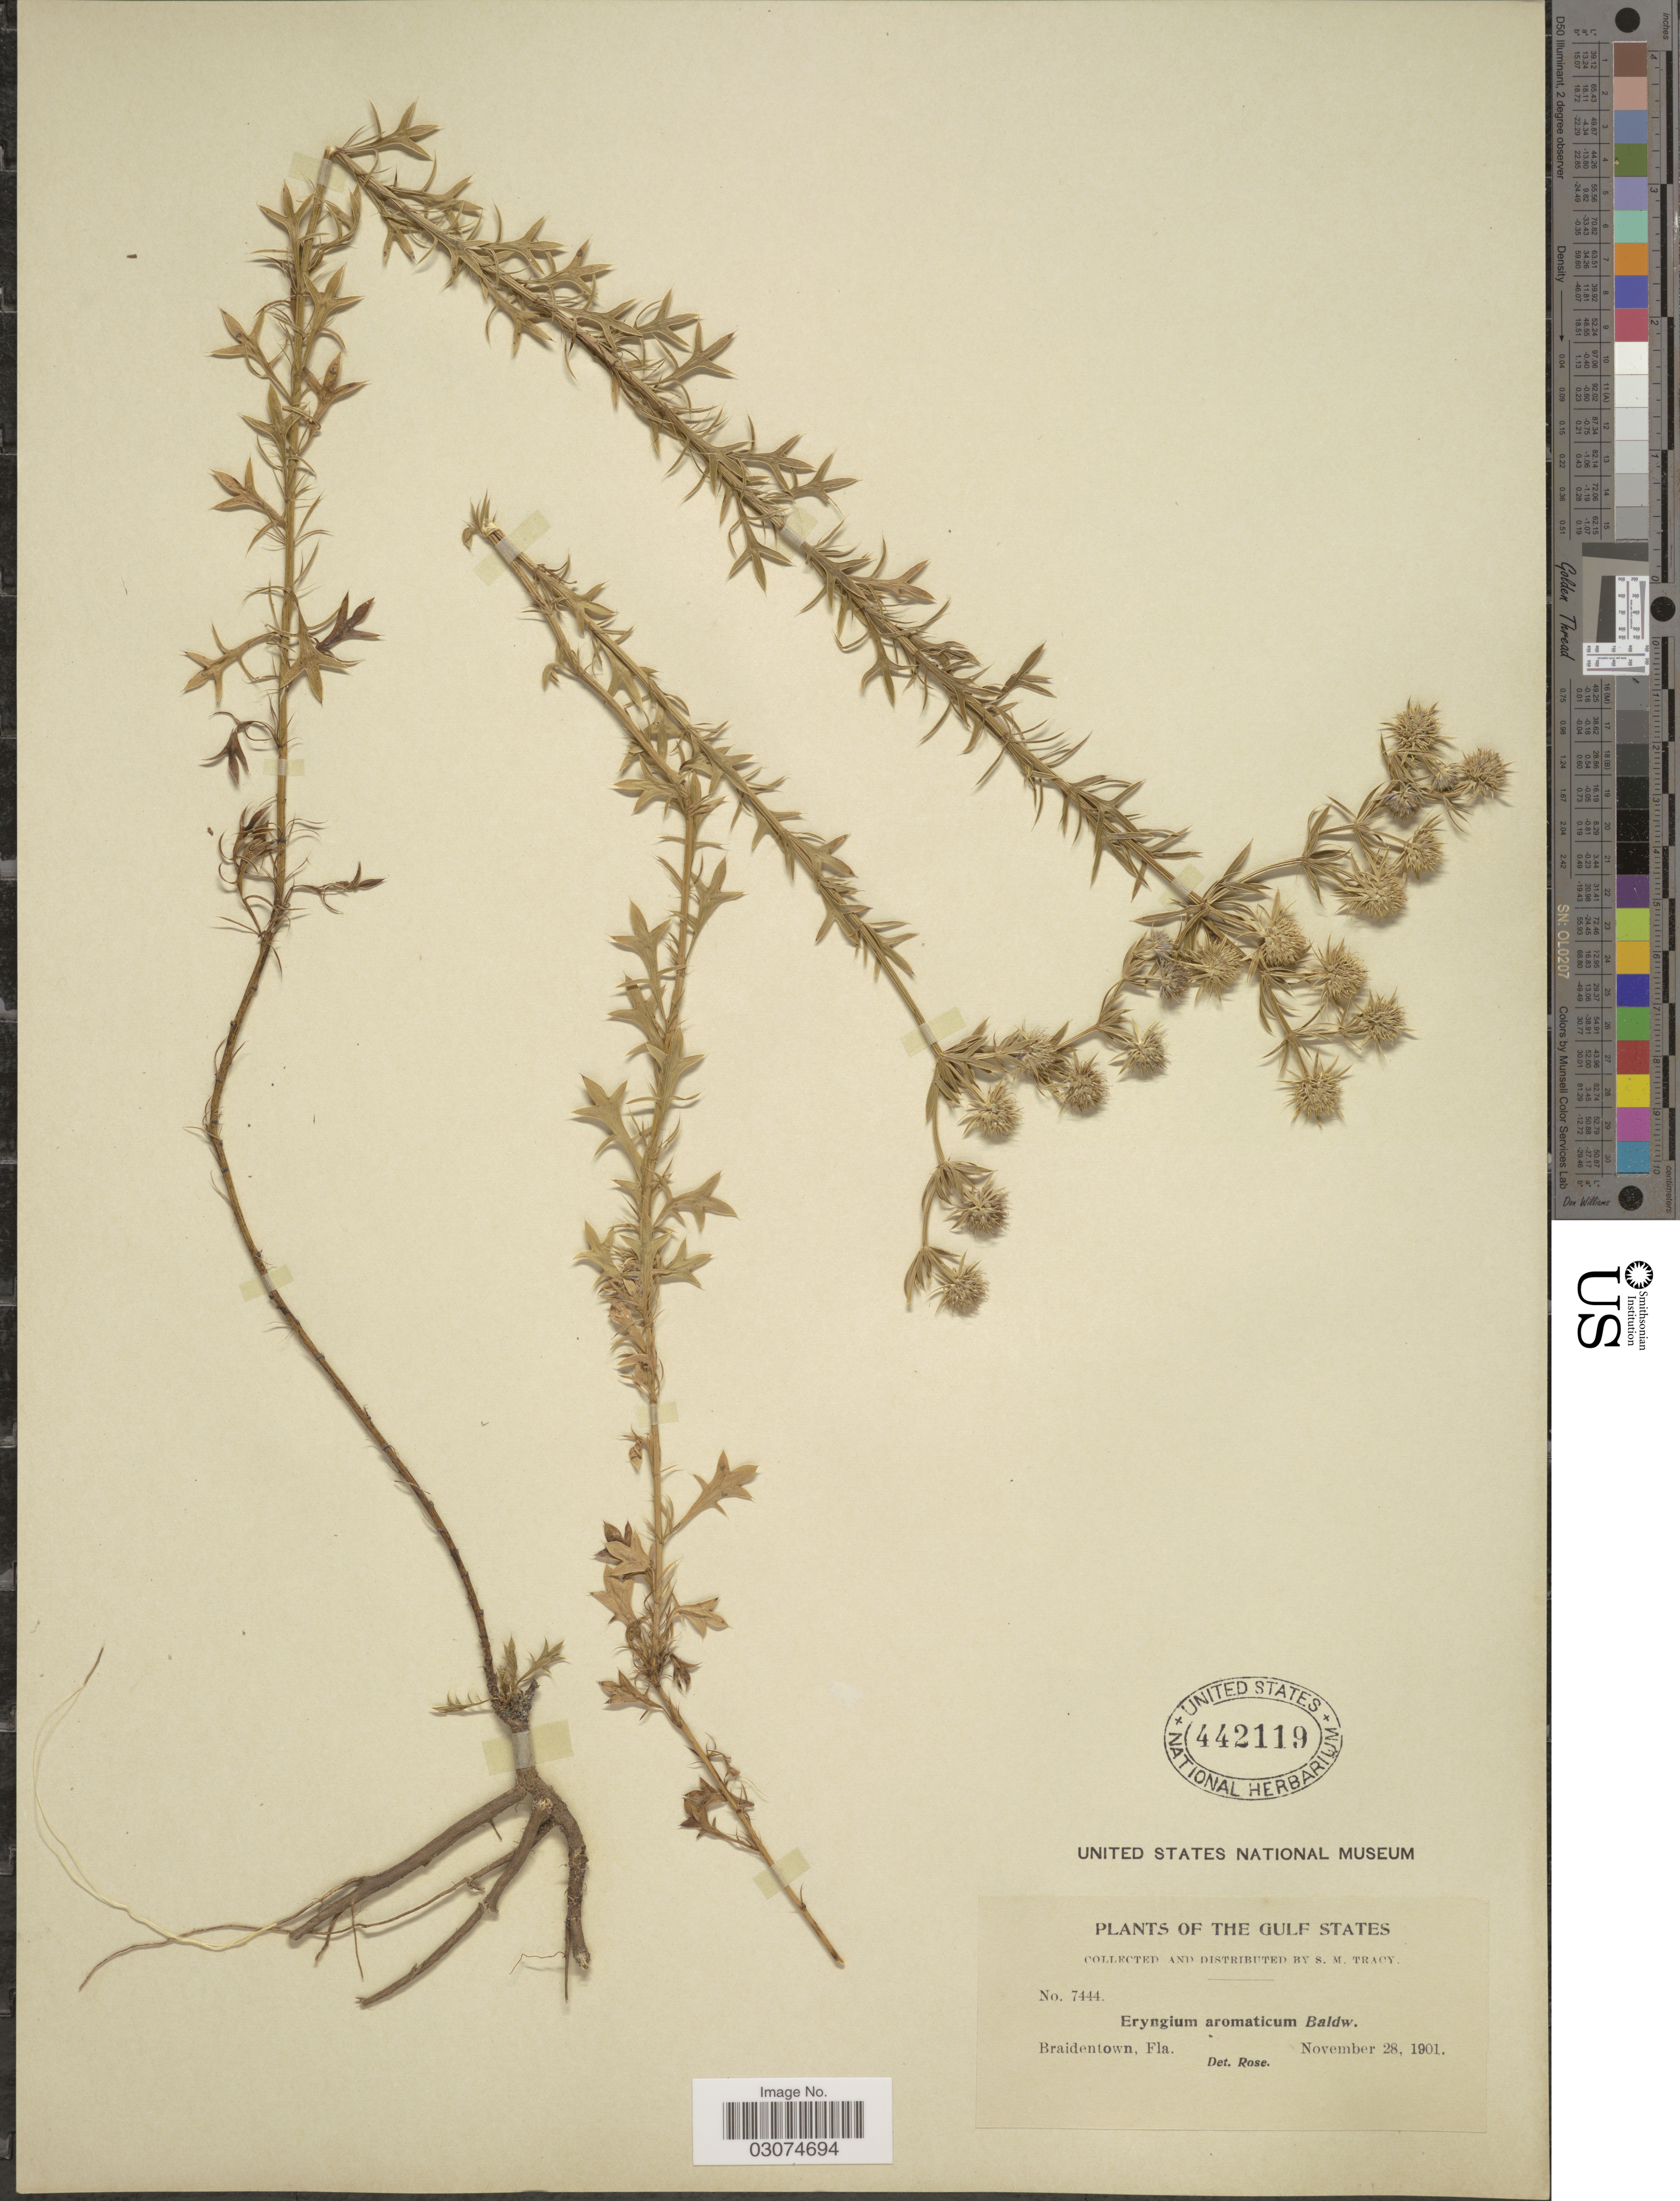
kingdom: Plantae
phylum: Tracheophyta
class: Magnoliopsida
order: Apiales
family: Apiaceae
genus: Eryngium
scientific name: Eryngium aromaticum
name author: Baldwin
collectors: S. M. Tracy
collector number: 7444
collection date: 1901-11-28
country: United States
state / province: Florida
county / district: Manatee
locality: The Gulf States. Braidentown, Fla.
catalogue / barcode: US 442119